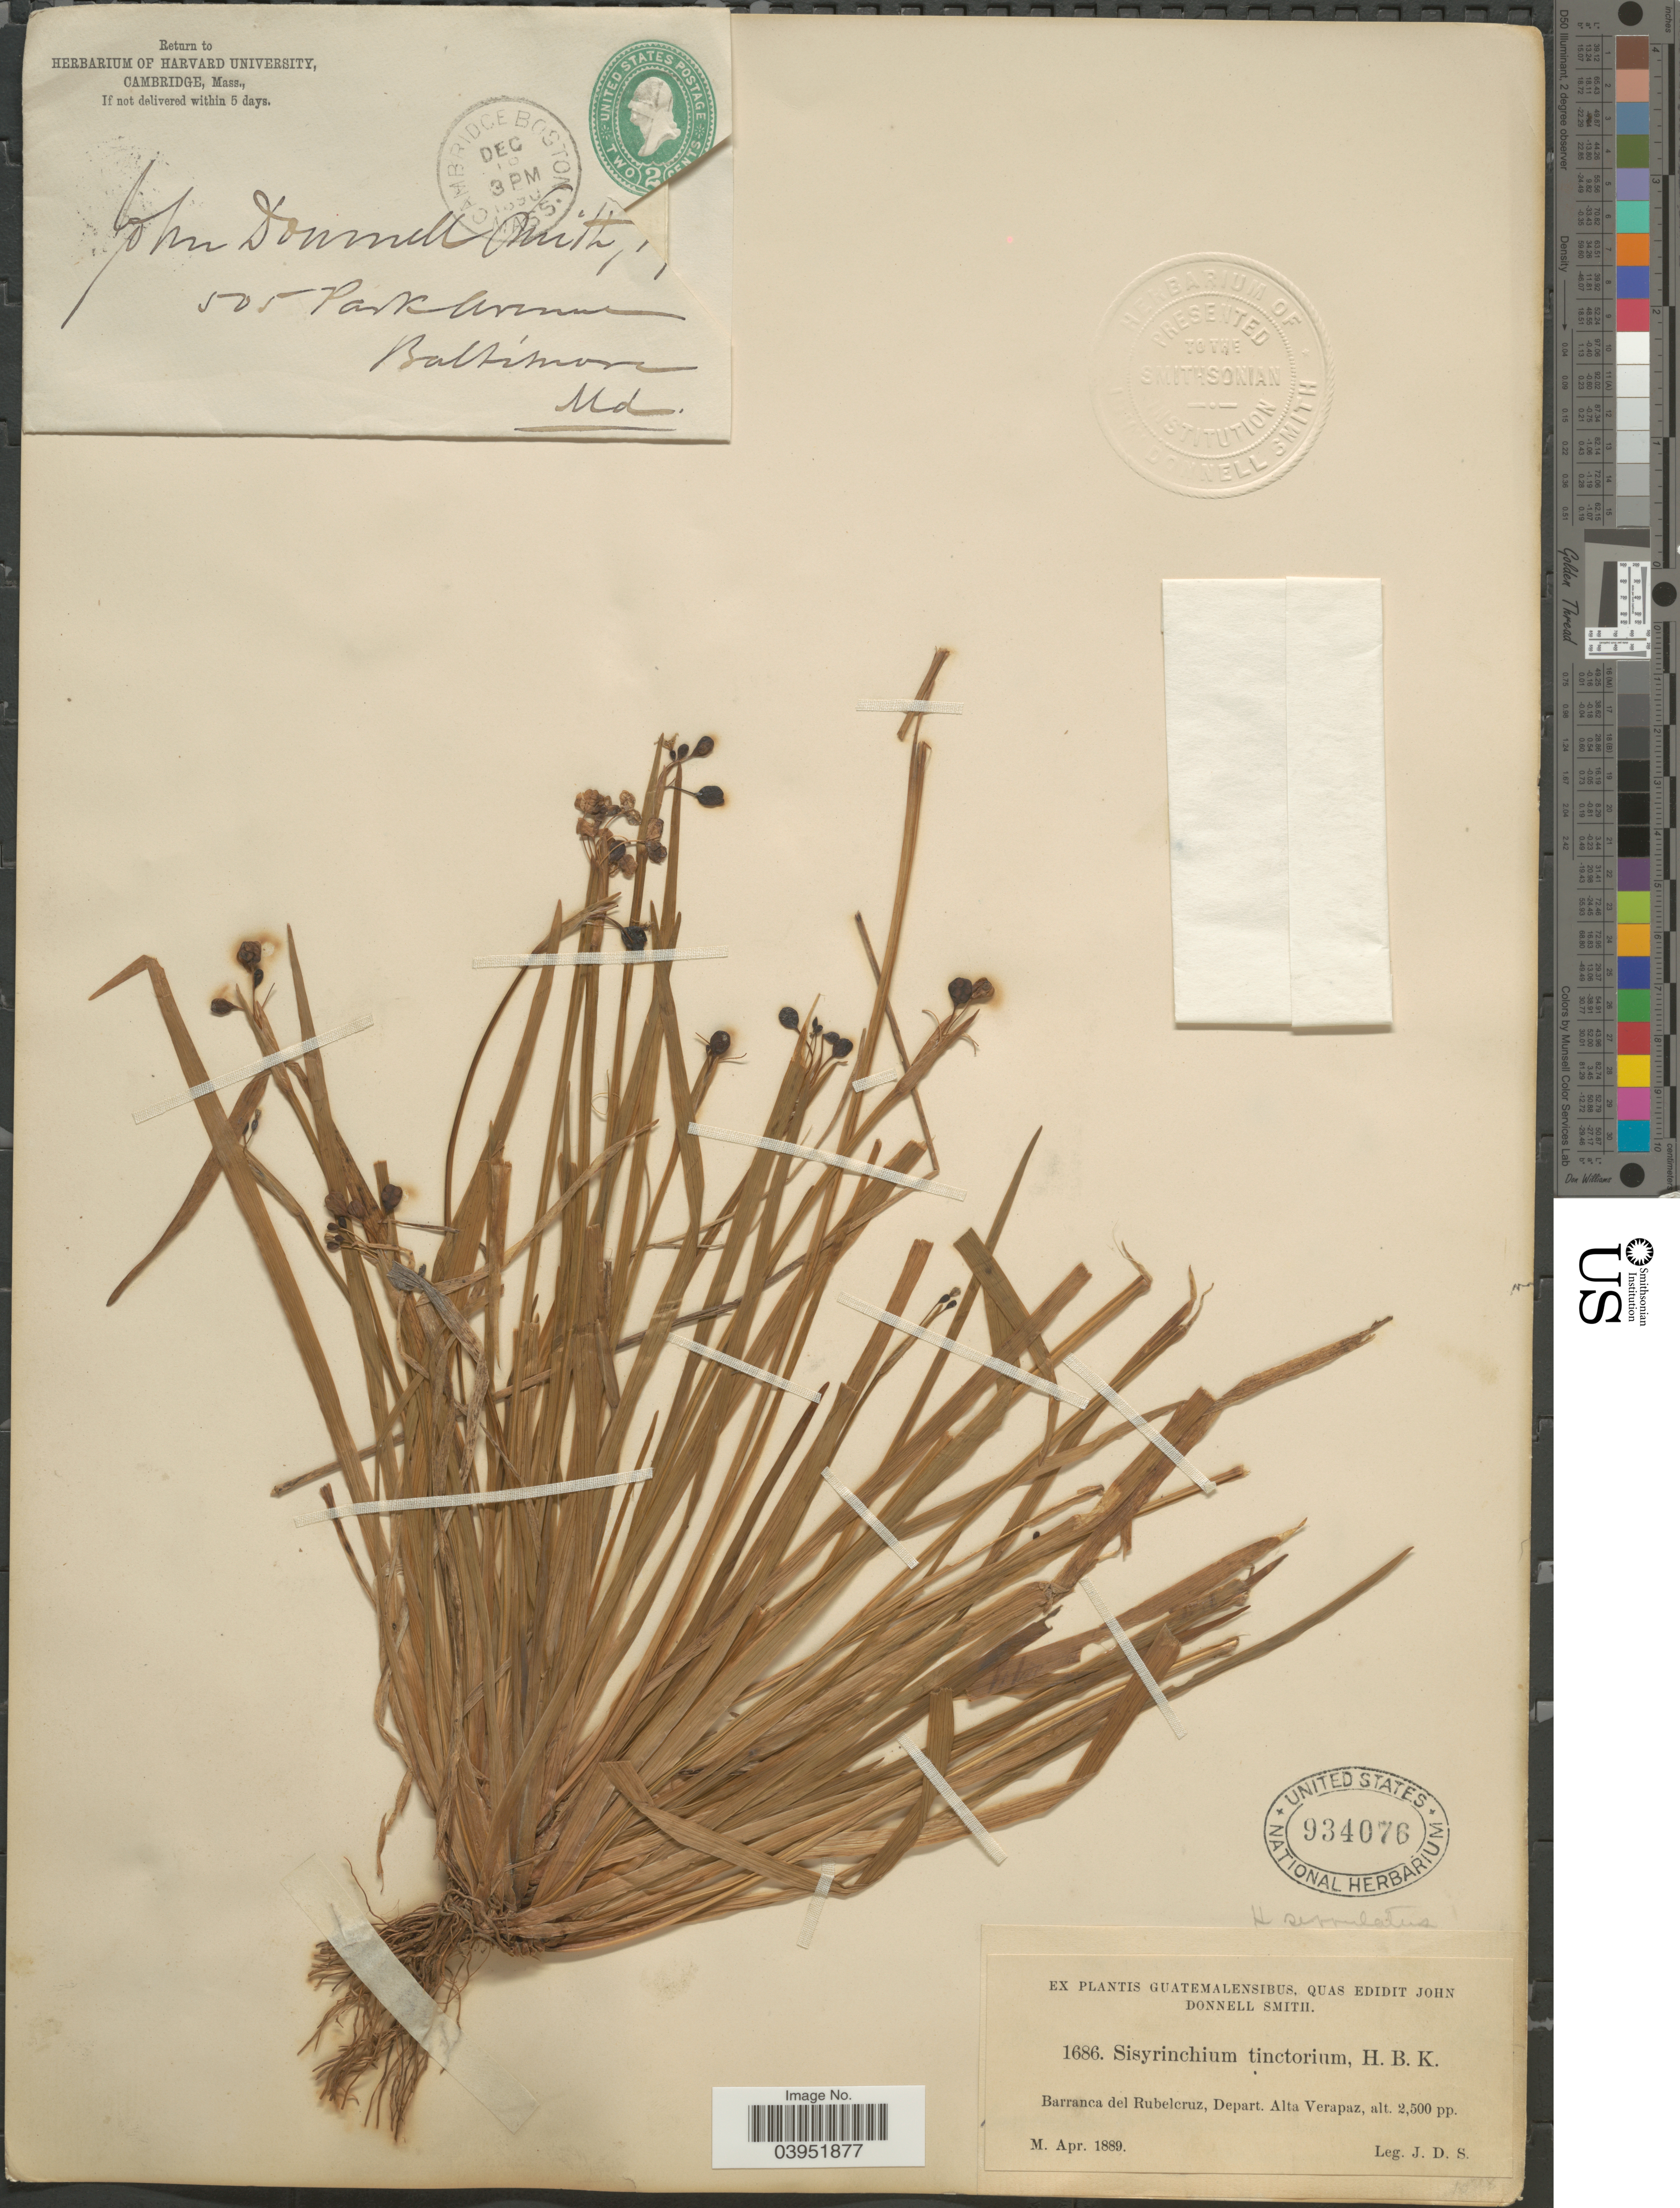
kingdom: Plantae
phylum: Tracheophyta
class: Liliopsida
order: Asparagales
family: Iridaceae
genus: Sisyrinchium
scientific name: Sisyrinchium tinctorium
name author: Kunth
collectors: J. Donnell Smith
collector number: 1686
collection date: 1889-04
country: Guatemala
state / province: Alta Verapaz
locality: Barranca del Rubelcruz, Depart. Alta Verapaz.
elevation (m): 762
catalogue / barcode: US 934076